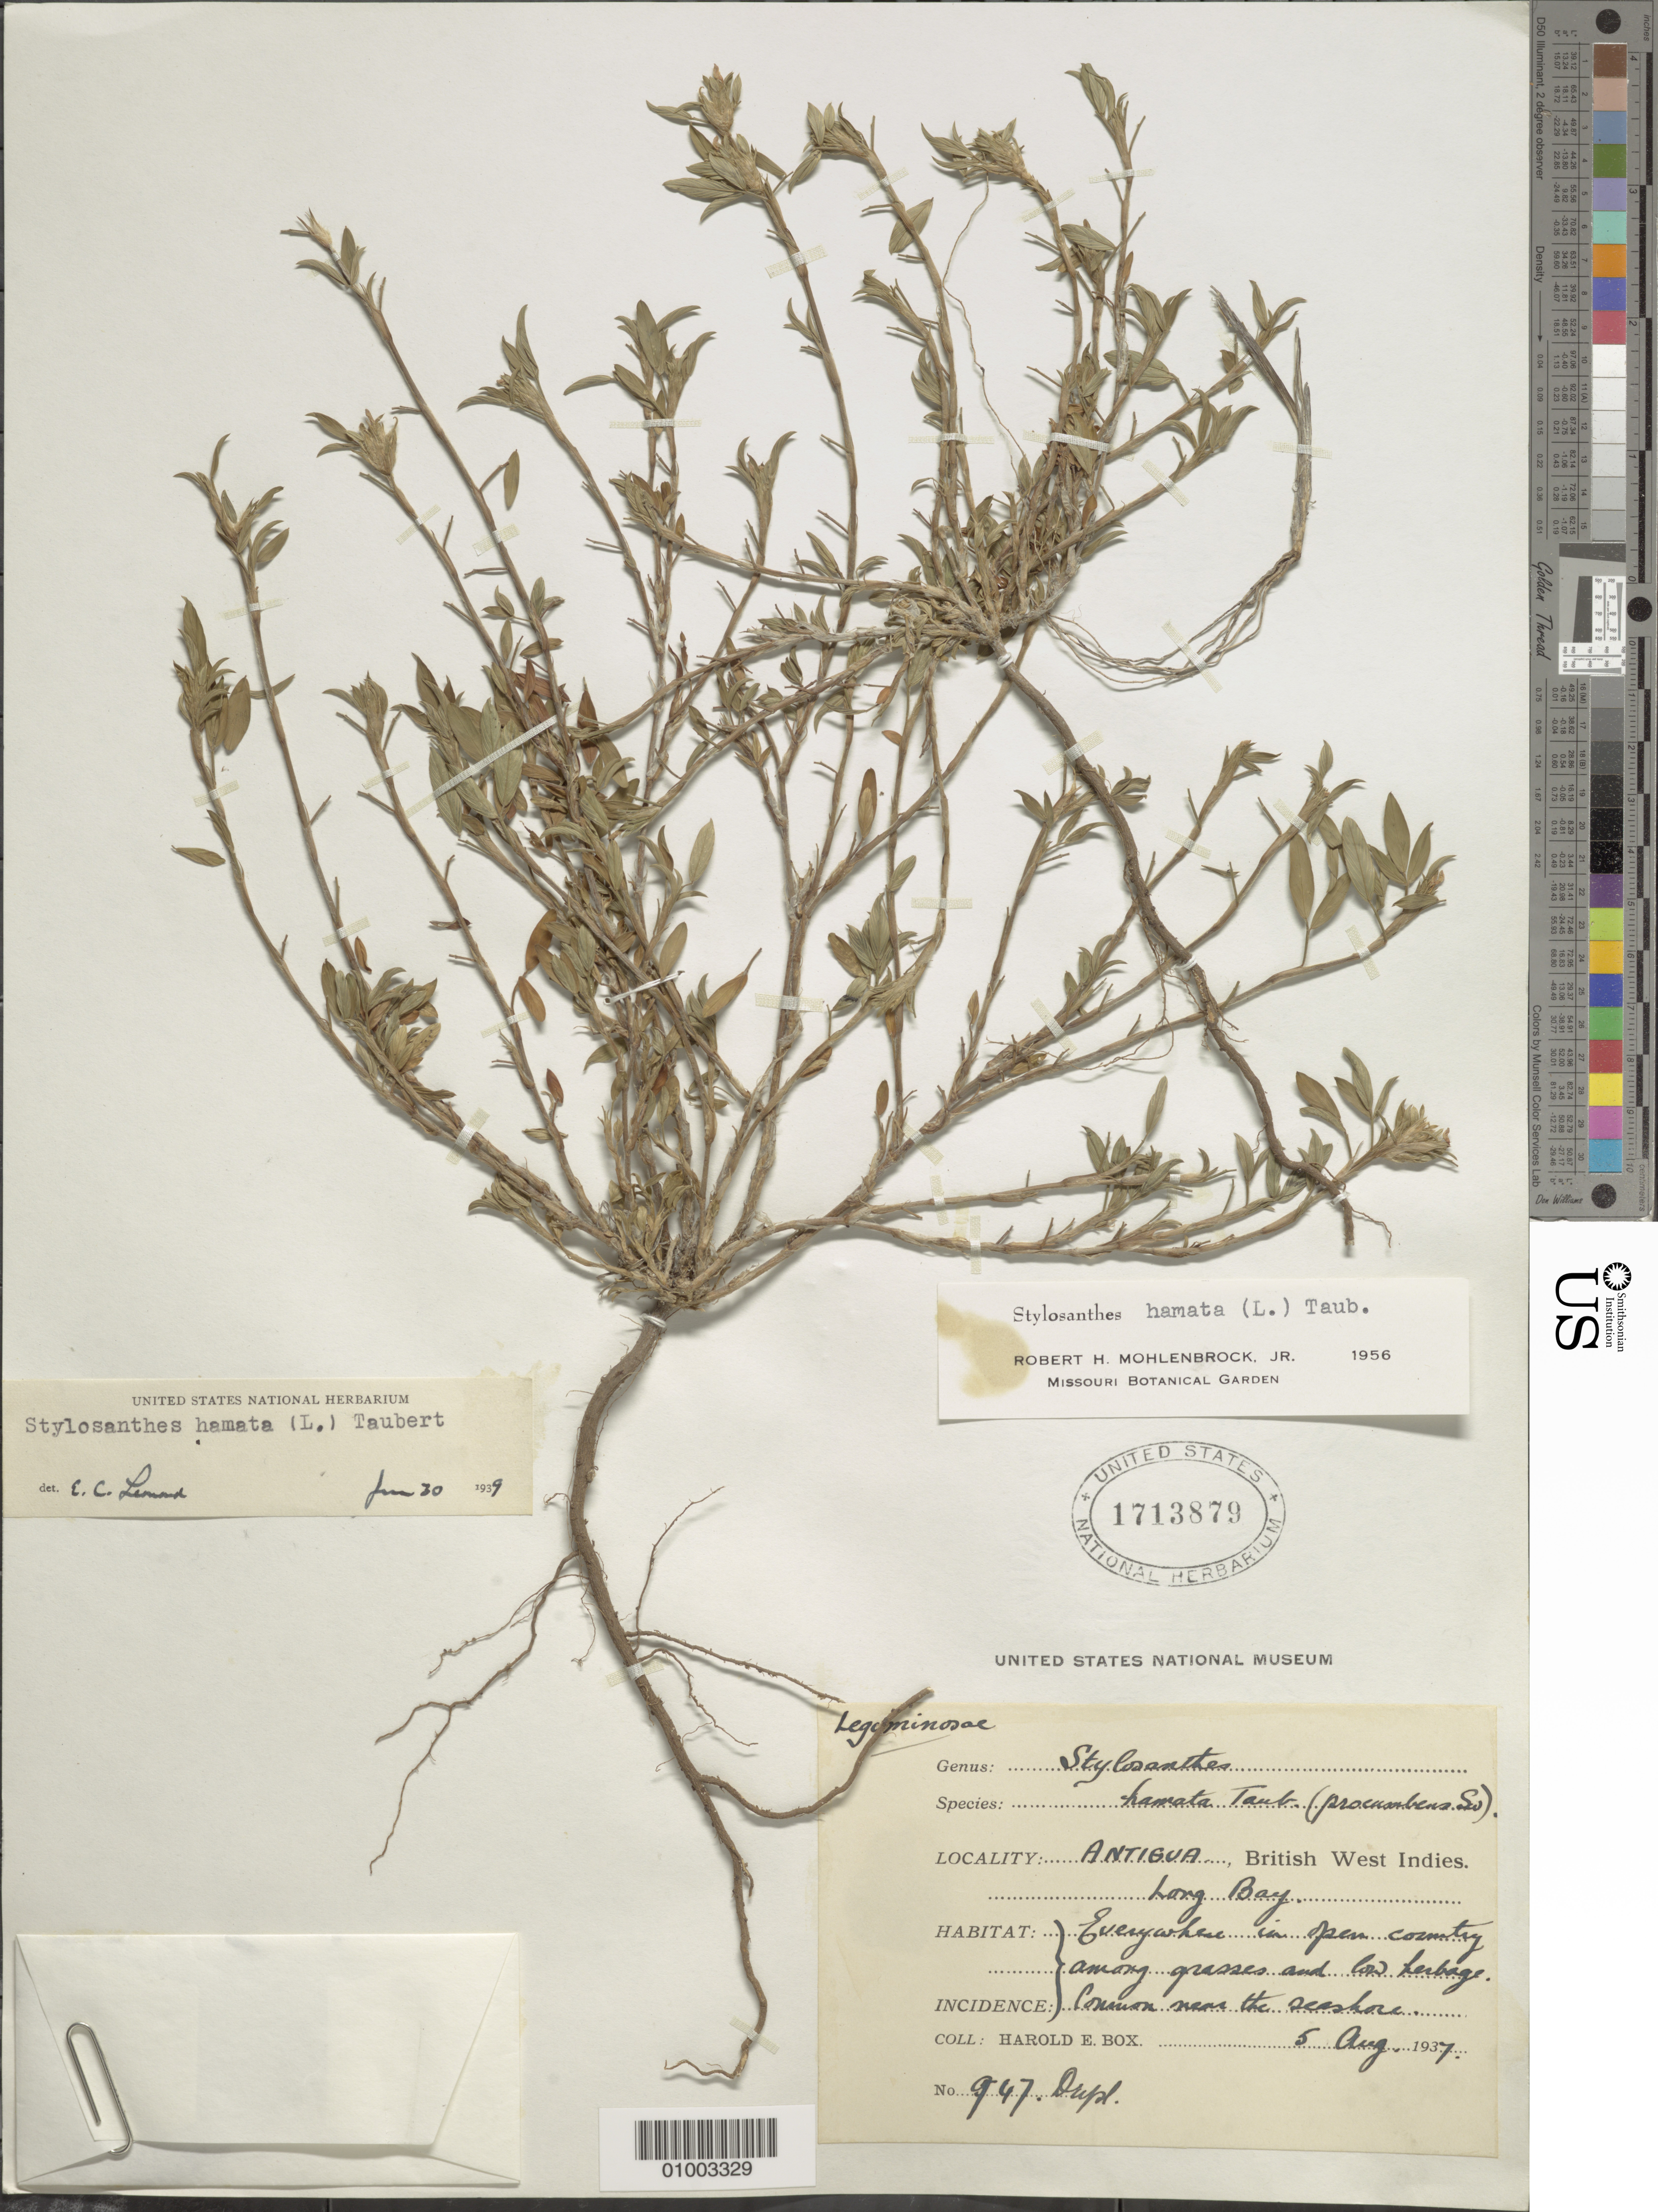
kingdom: Plantae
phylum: Tracheophyta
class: Magnoliopsida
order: Fabales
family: Fabaceae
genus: Stylosanthes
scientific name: Stylosanthes hamata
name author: (L.) Taub.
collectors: H. E. Box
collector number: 947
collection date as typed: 05 Aug 1937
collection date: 1937-08-05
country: Antigua and Barbuda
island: Antigua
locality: Long Bay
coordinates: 0 N, 0 E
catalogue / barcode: US 1713879